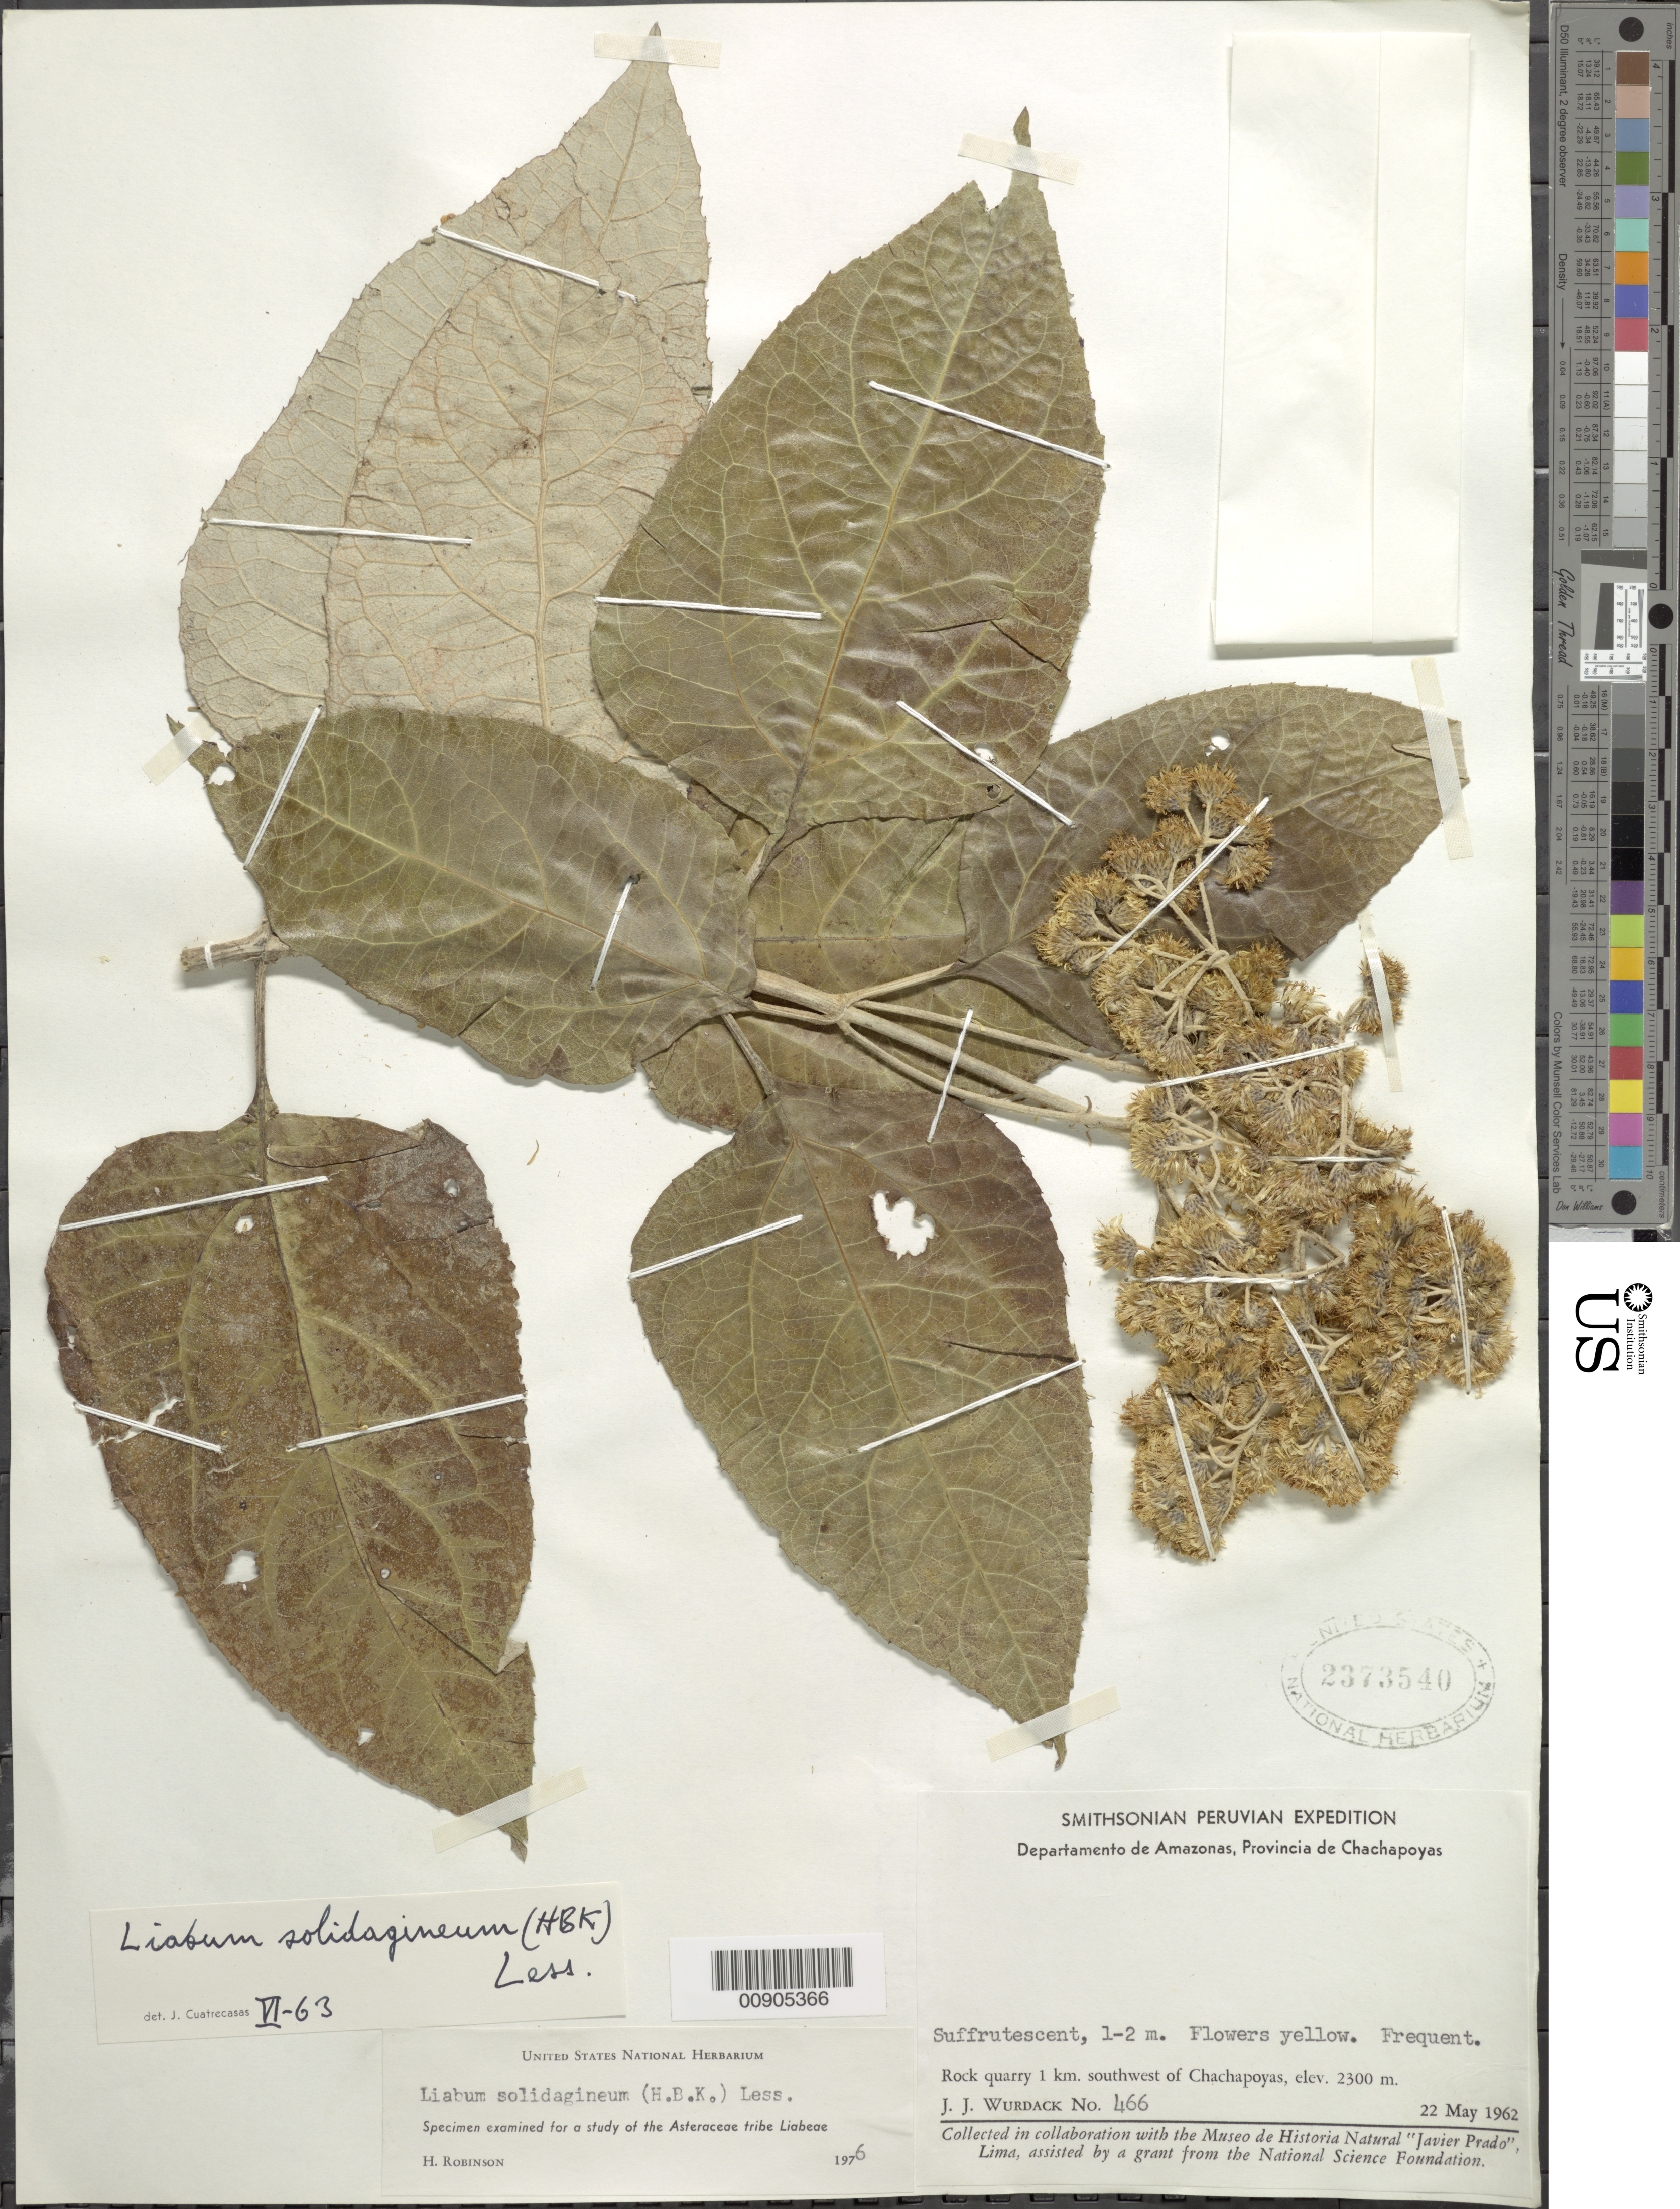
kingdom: Plantae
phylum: Tracheophyta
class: Magnoliopsida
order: Asterales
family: Asteraceae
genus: Liabum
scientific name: Liabum solidagineum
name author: (Kunth) Less.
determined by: Robinson, Harold E., (US)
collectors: J. J. Wurdack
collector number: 466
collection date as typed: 22 May 1962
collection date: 1962-05-22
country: Peru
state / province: Amazonas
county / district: Chachapoyas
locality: Chachapoyas, 1 km SW of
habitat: Rock quarry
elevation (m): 2300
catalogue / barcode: US 2373540